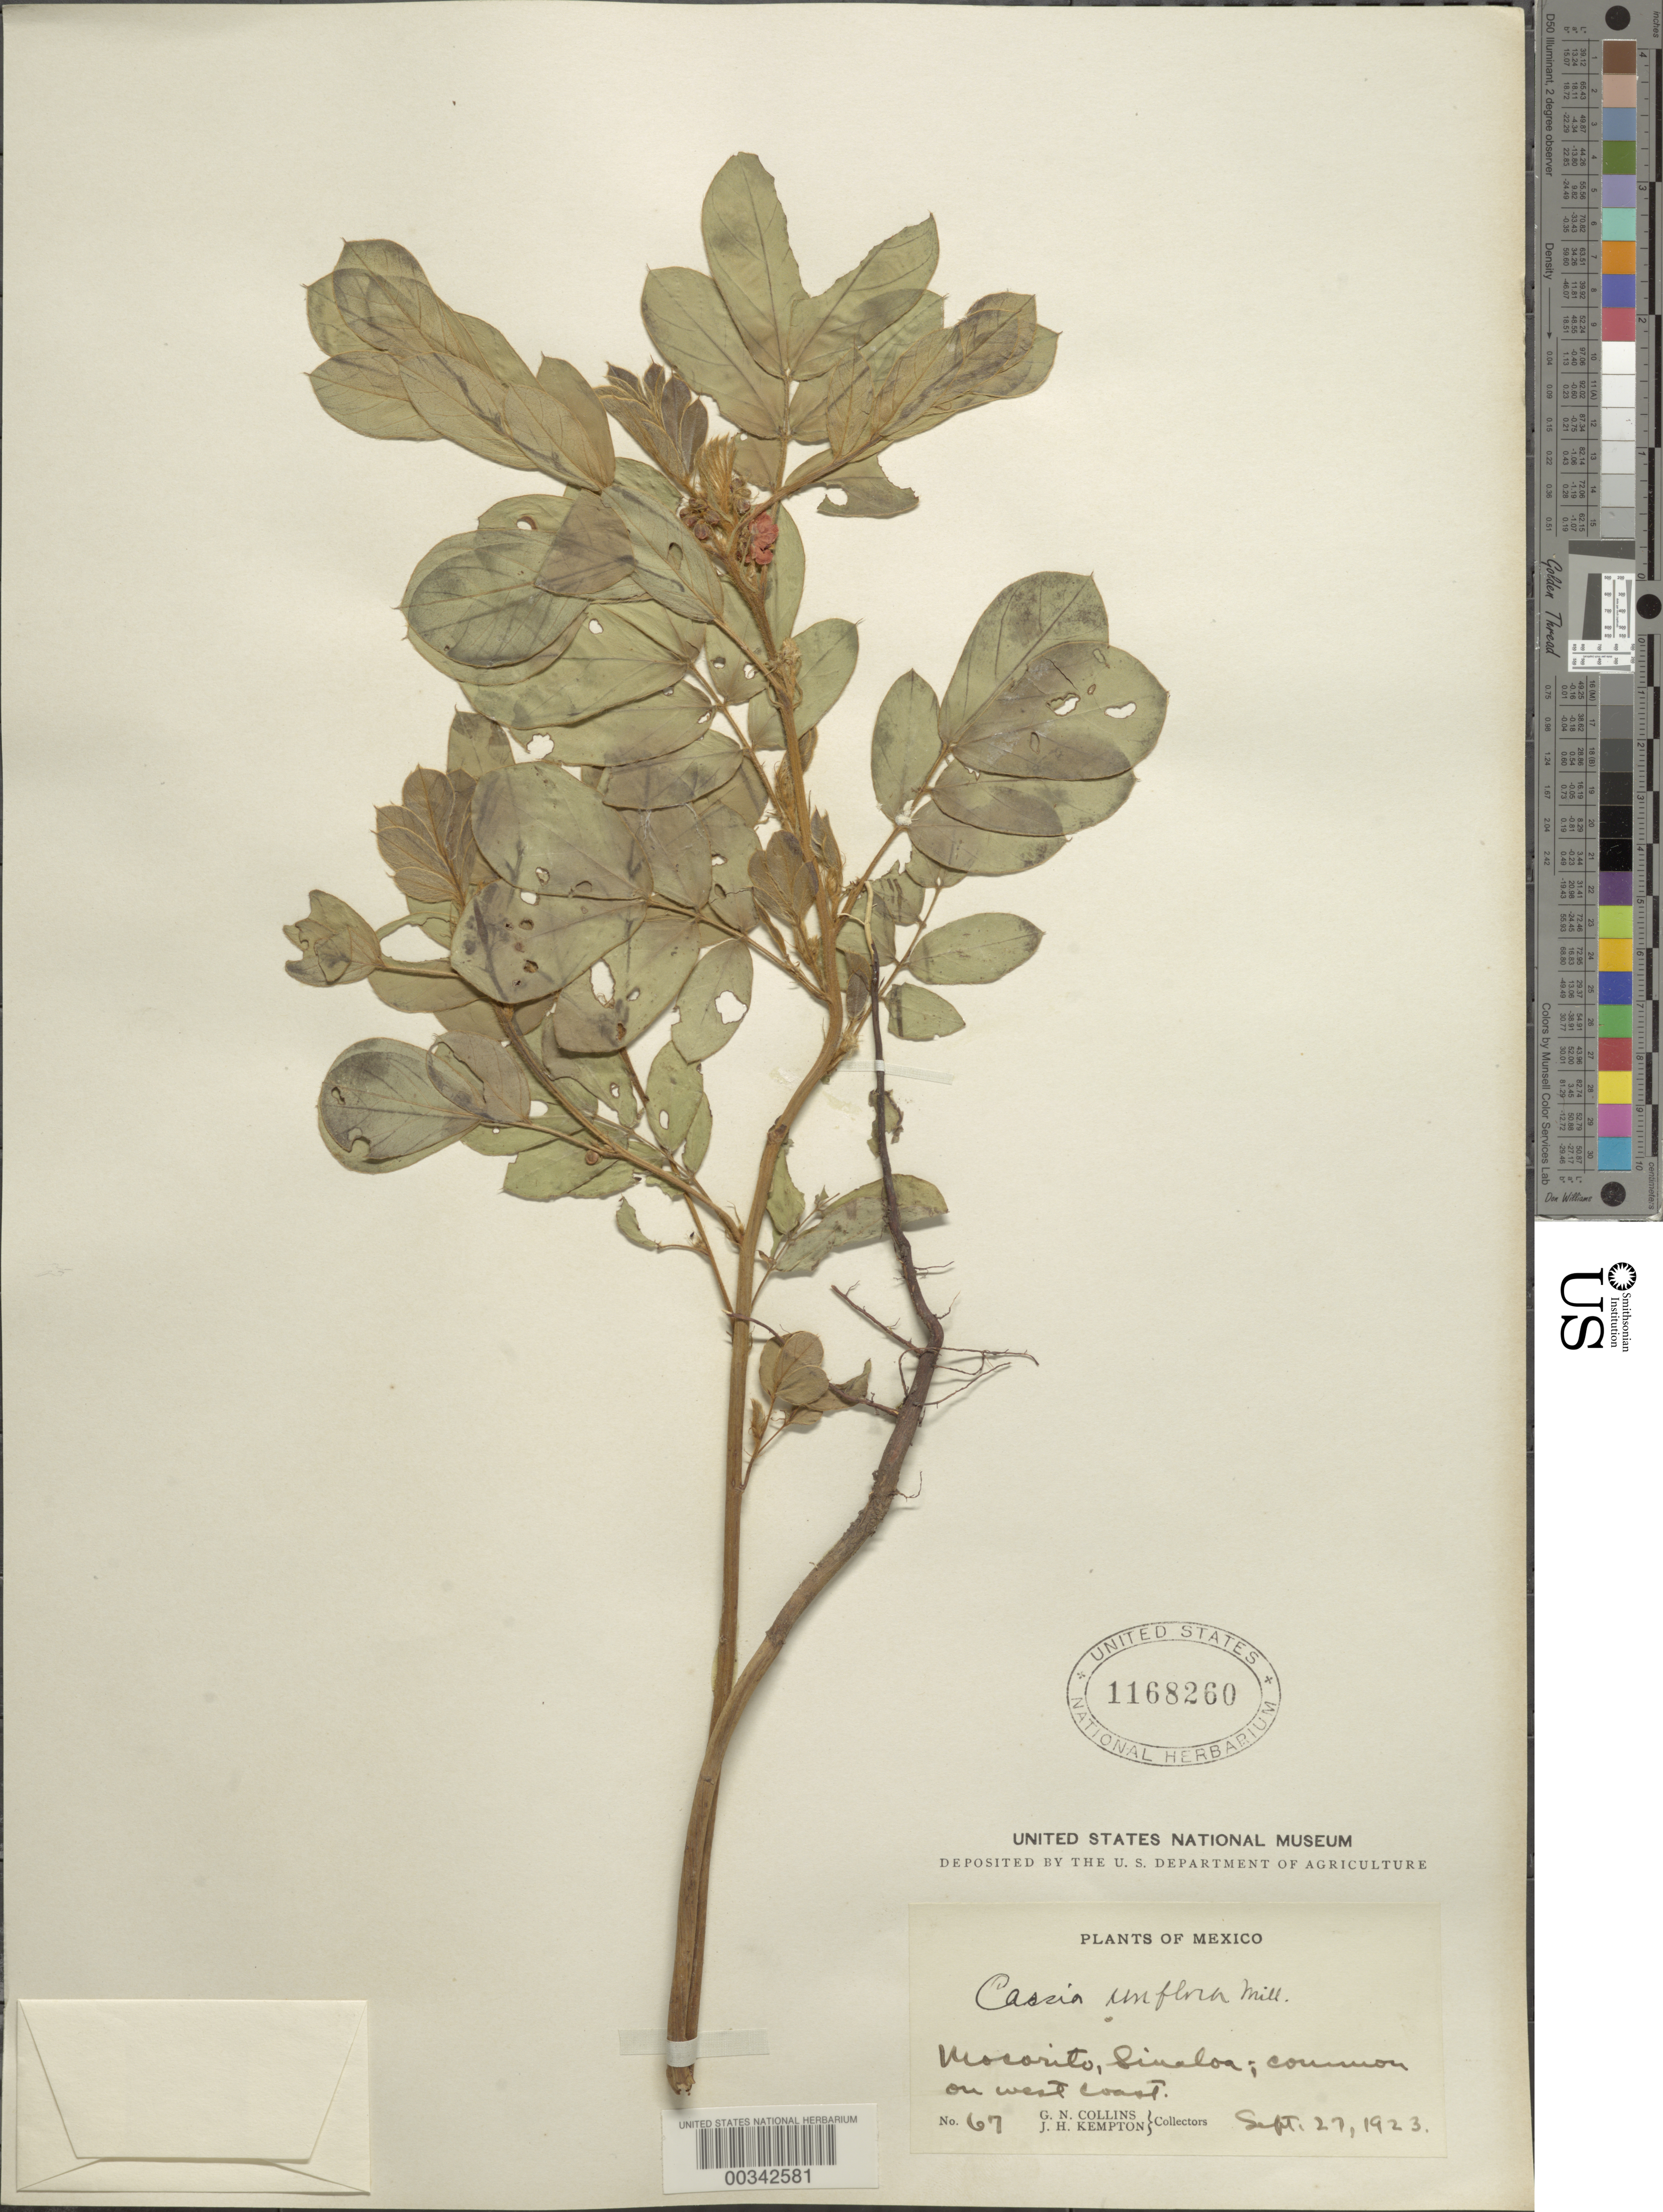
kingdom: Plantae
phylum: Tracheophyta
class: Magnoliopsida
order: Fabales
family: Fabaceae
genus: Senna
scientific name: Senna uniflora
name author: (Mill.) H.S. Irwin & Barneby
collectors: G. Collins & J. H. Kempton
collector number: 67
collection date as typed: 27 Sep 1923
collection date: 1923-09-27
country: Mexico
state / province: Sinaloa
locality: Mosorito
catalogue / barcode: US 1168260